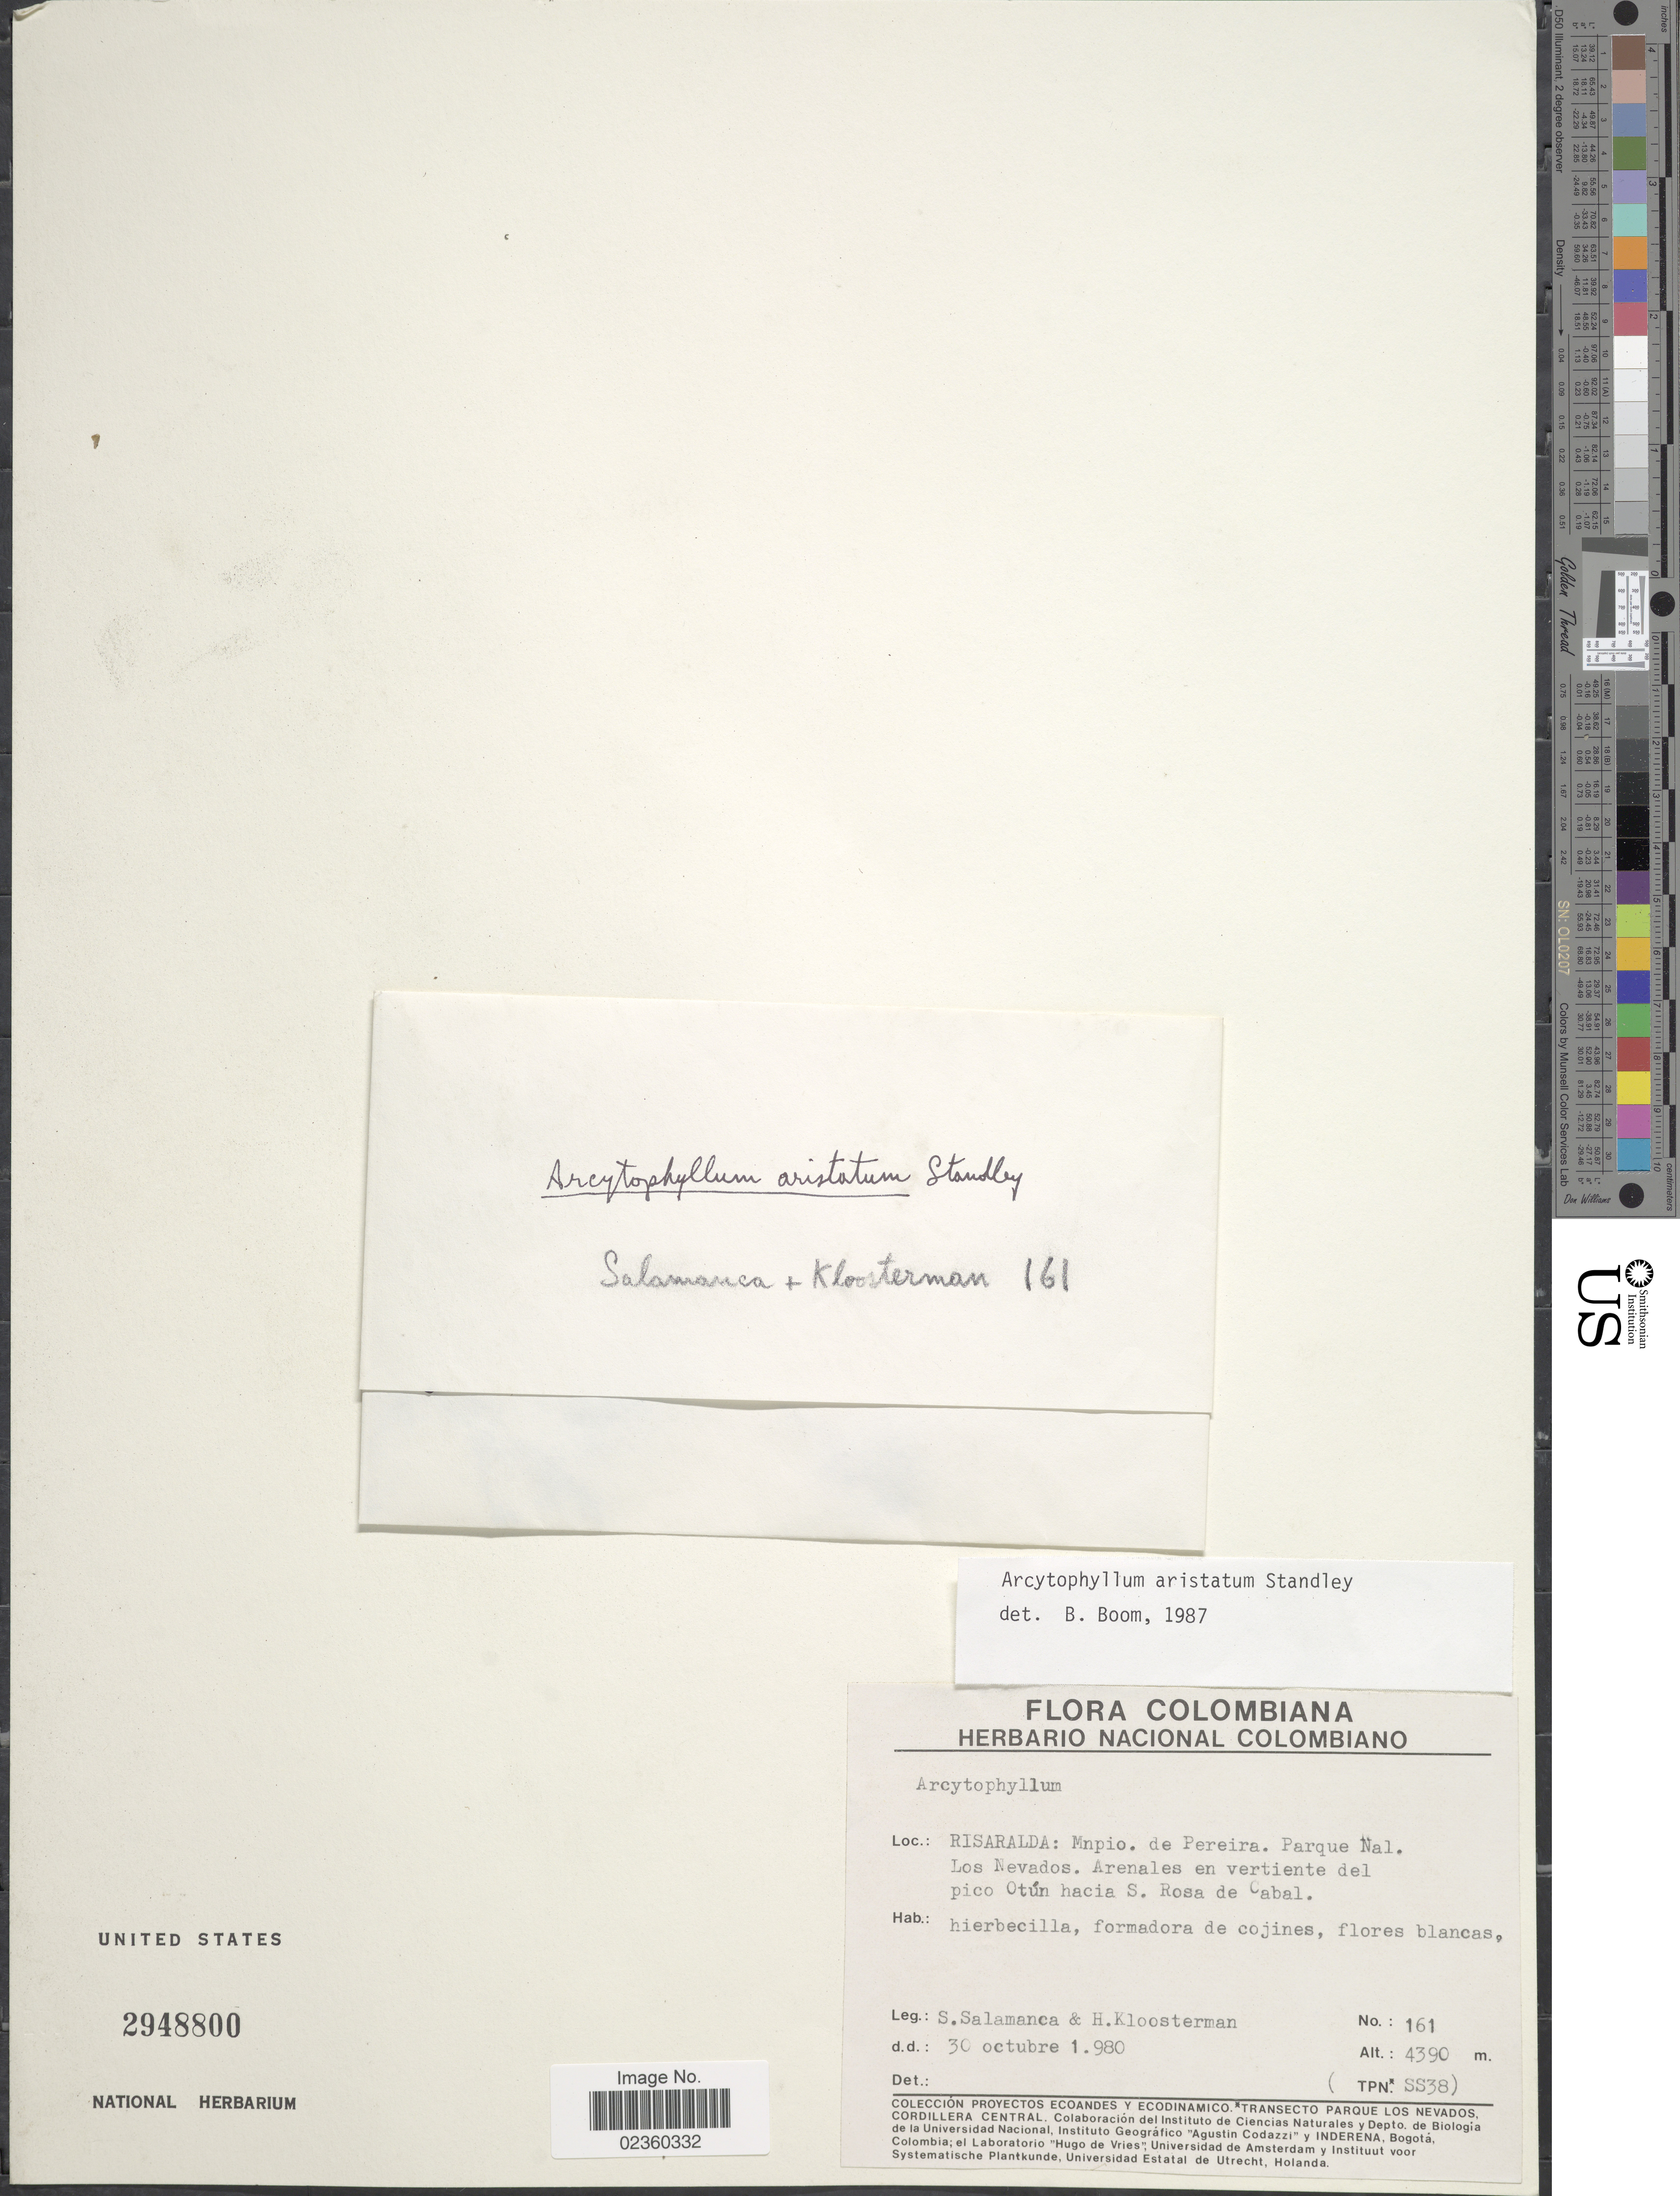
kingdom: Plantae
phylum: Tracheophyta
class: Magnoliopsida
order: Gentianales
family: Rubiaceae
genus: Arcytophyllum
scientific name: Arcytophyllum aristatum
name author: Standl.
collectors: S. Salamanca & H. Kloosterman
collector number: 161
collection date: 1980-10-30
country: Colombia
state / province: Risaralda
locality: Mnpio de Pereira. Parque Nal. Los Nevados. Arenales en vertiente del pico Otún hacia S. Rosa de Cabal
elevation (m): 4390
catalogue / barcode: US 2948800